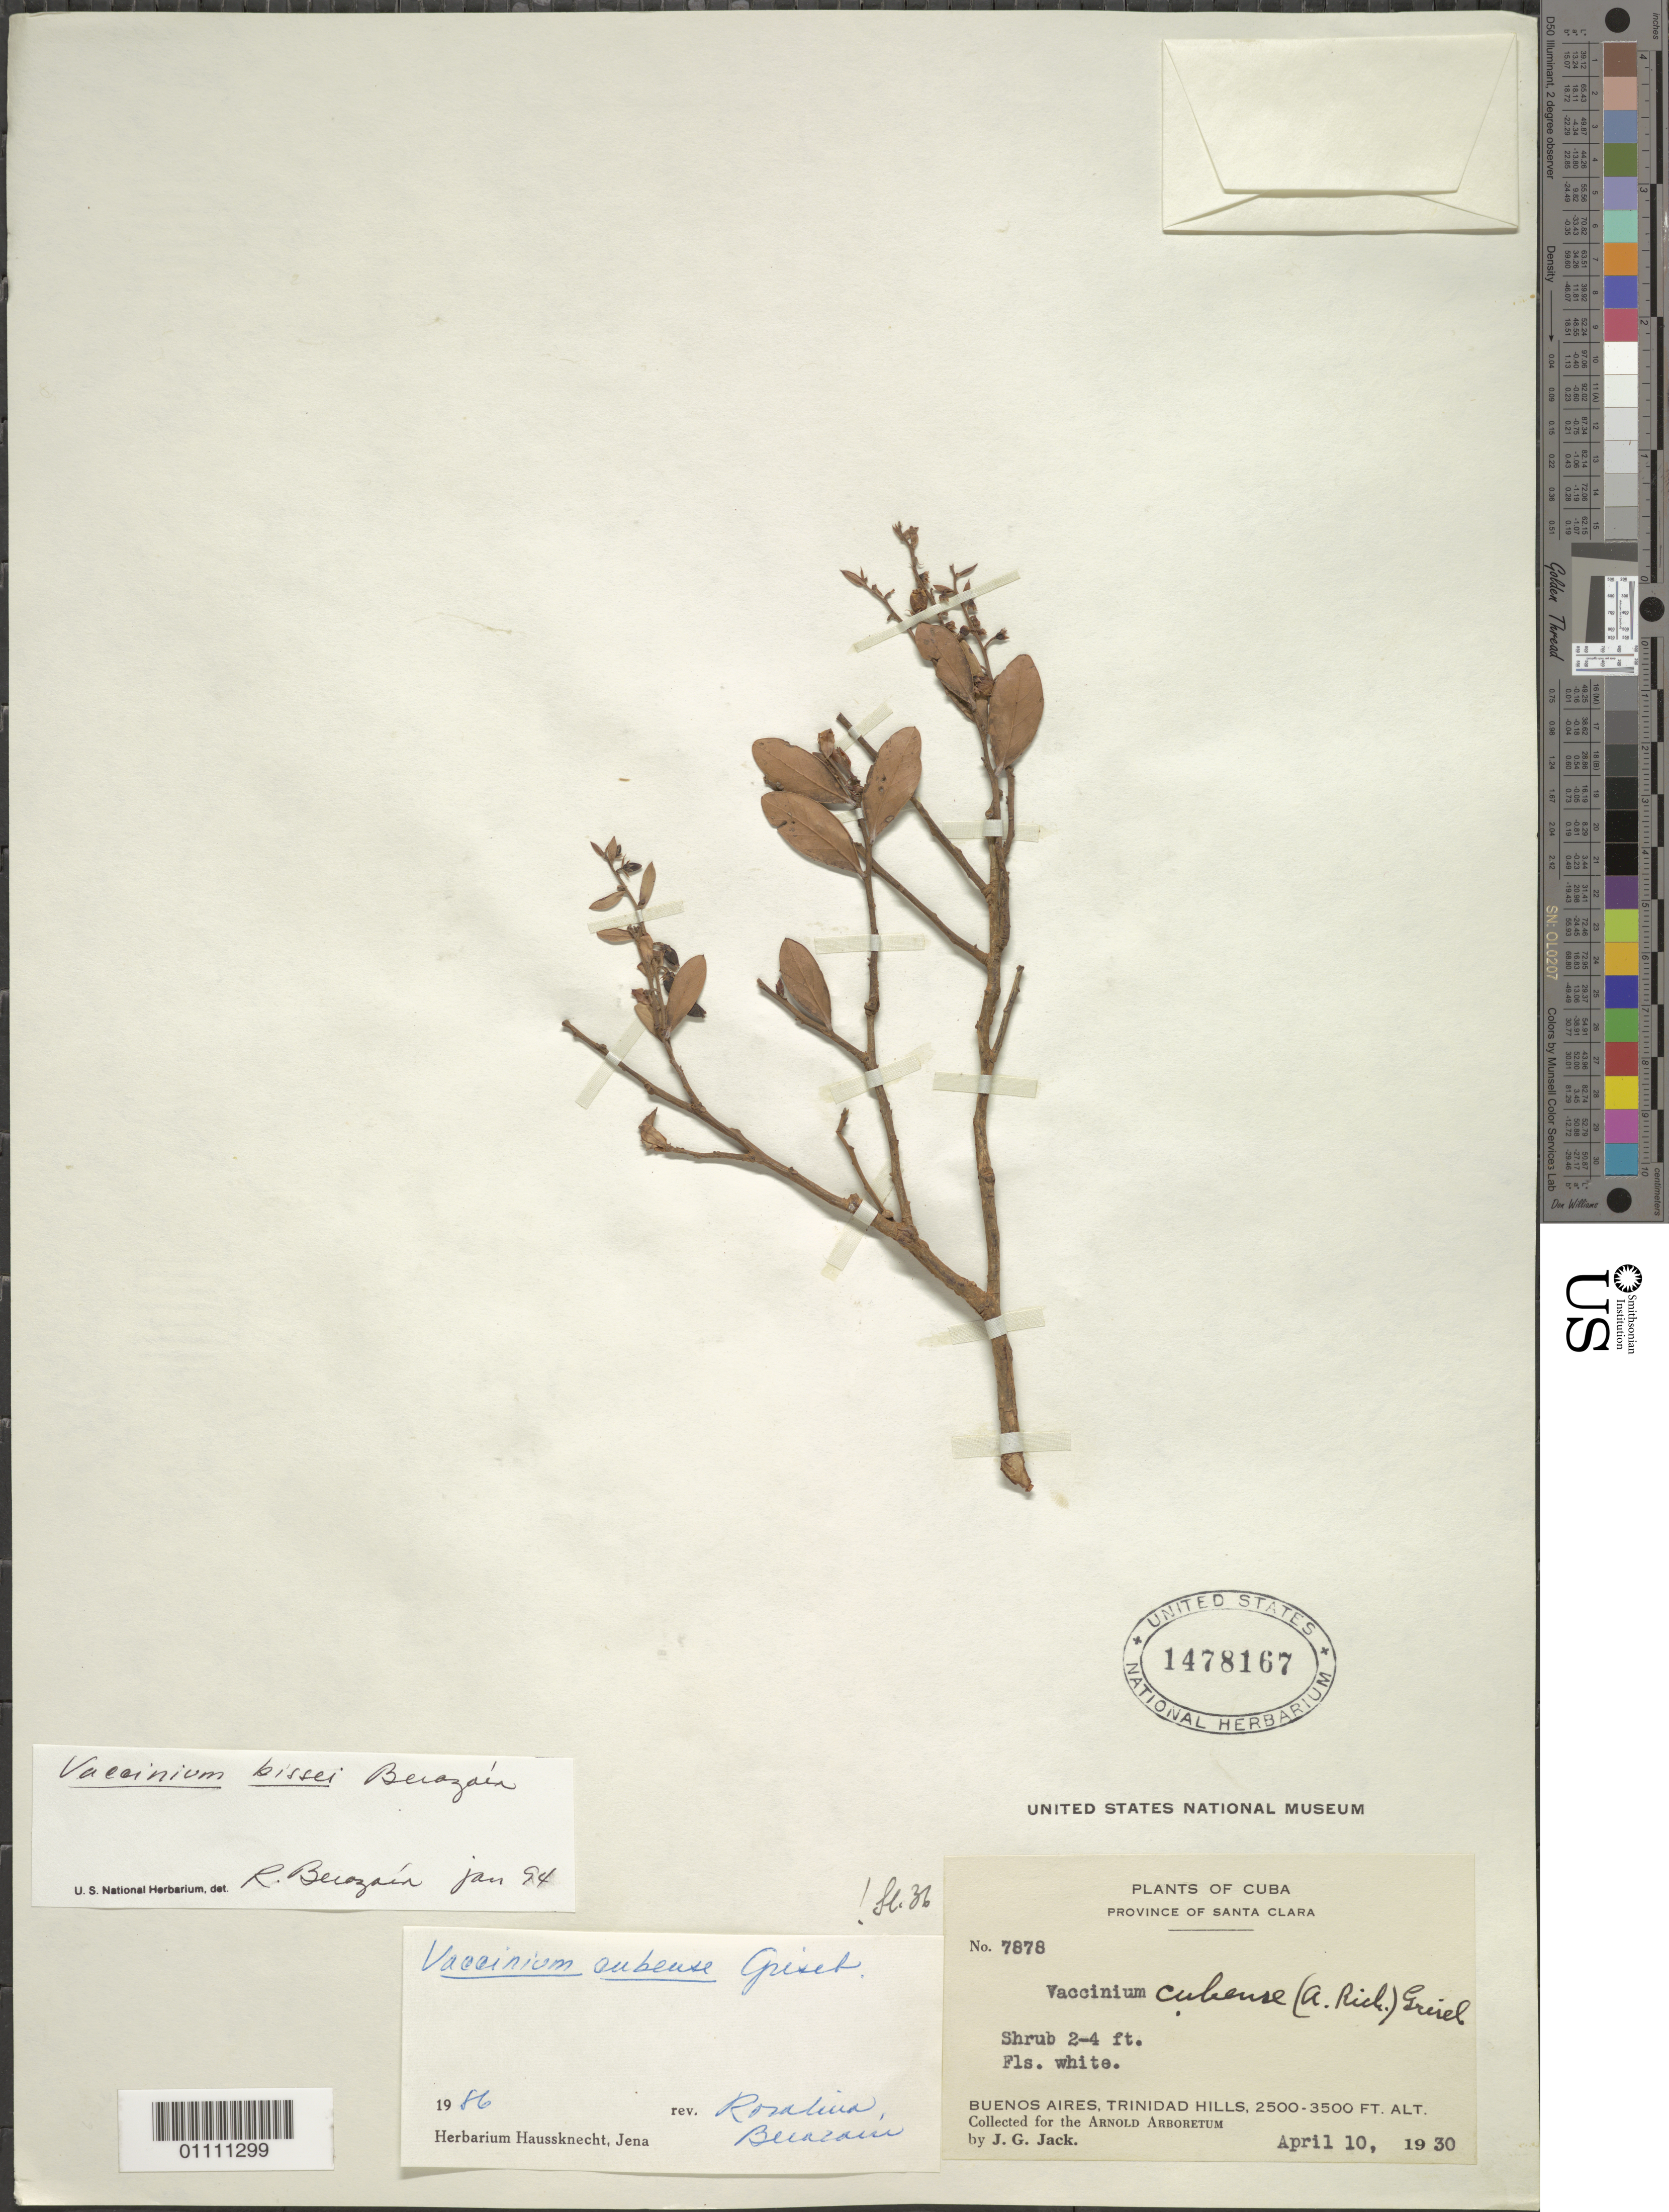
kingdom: Plantae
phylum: Tracheophyta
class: Magnoliopsida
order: Ericales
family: Ericaceae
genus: Vaccinium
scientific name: Vaccinium bissei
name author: R. Berazaín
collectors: J. G. Jack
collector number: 7878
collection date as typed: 10 Apr 1930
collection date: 1930-04-10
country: Cuba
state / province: Villa Clara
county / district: Santa Clara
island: Cuba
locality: Buenos Aires, Trinidad Hills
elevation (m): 762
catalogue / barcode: US 1478167